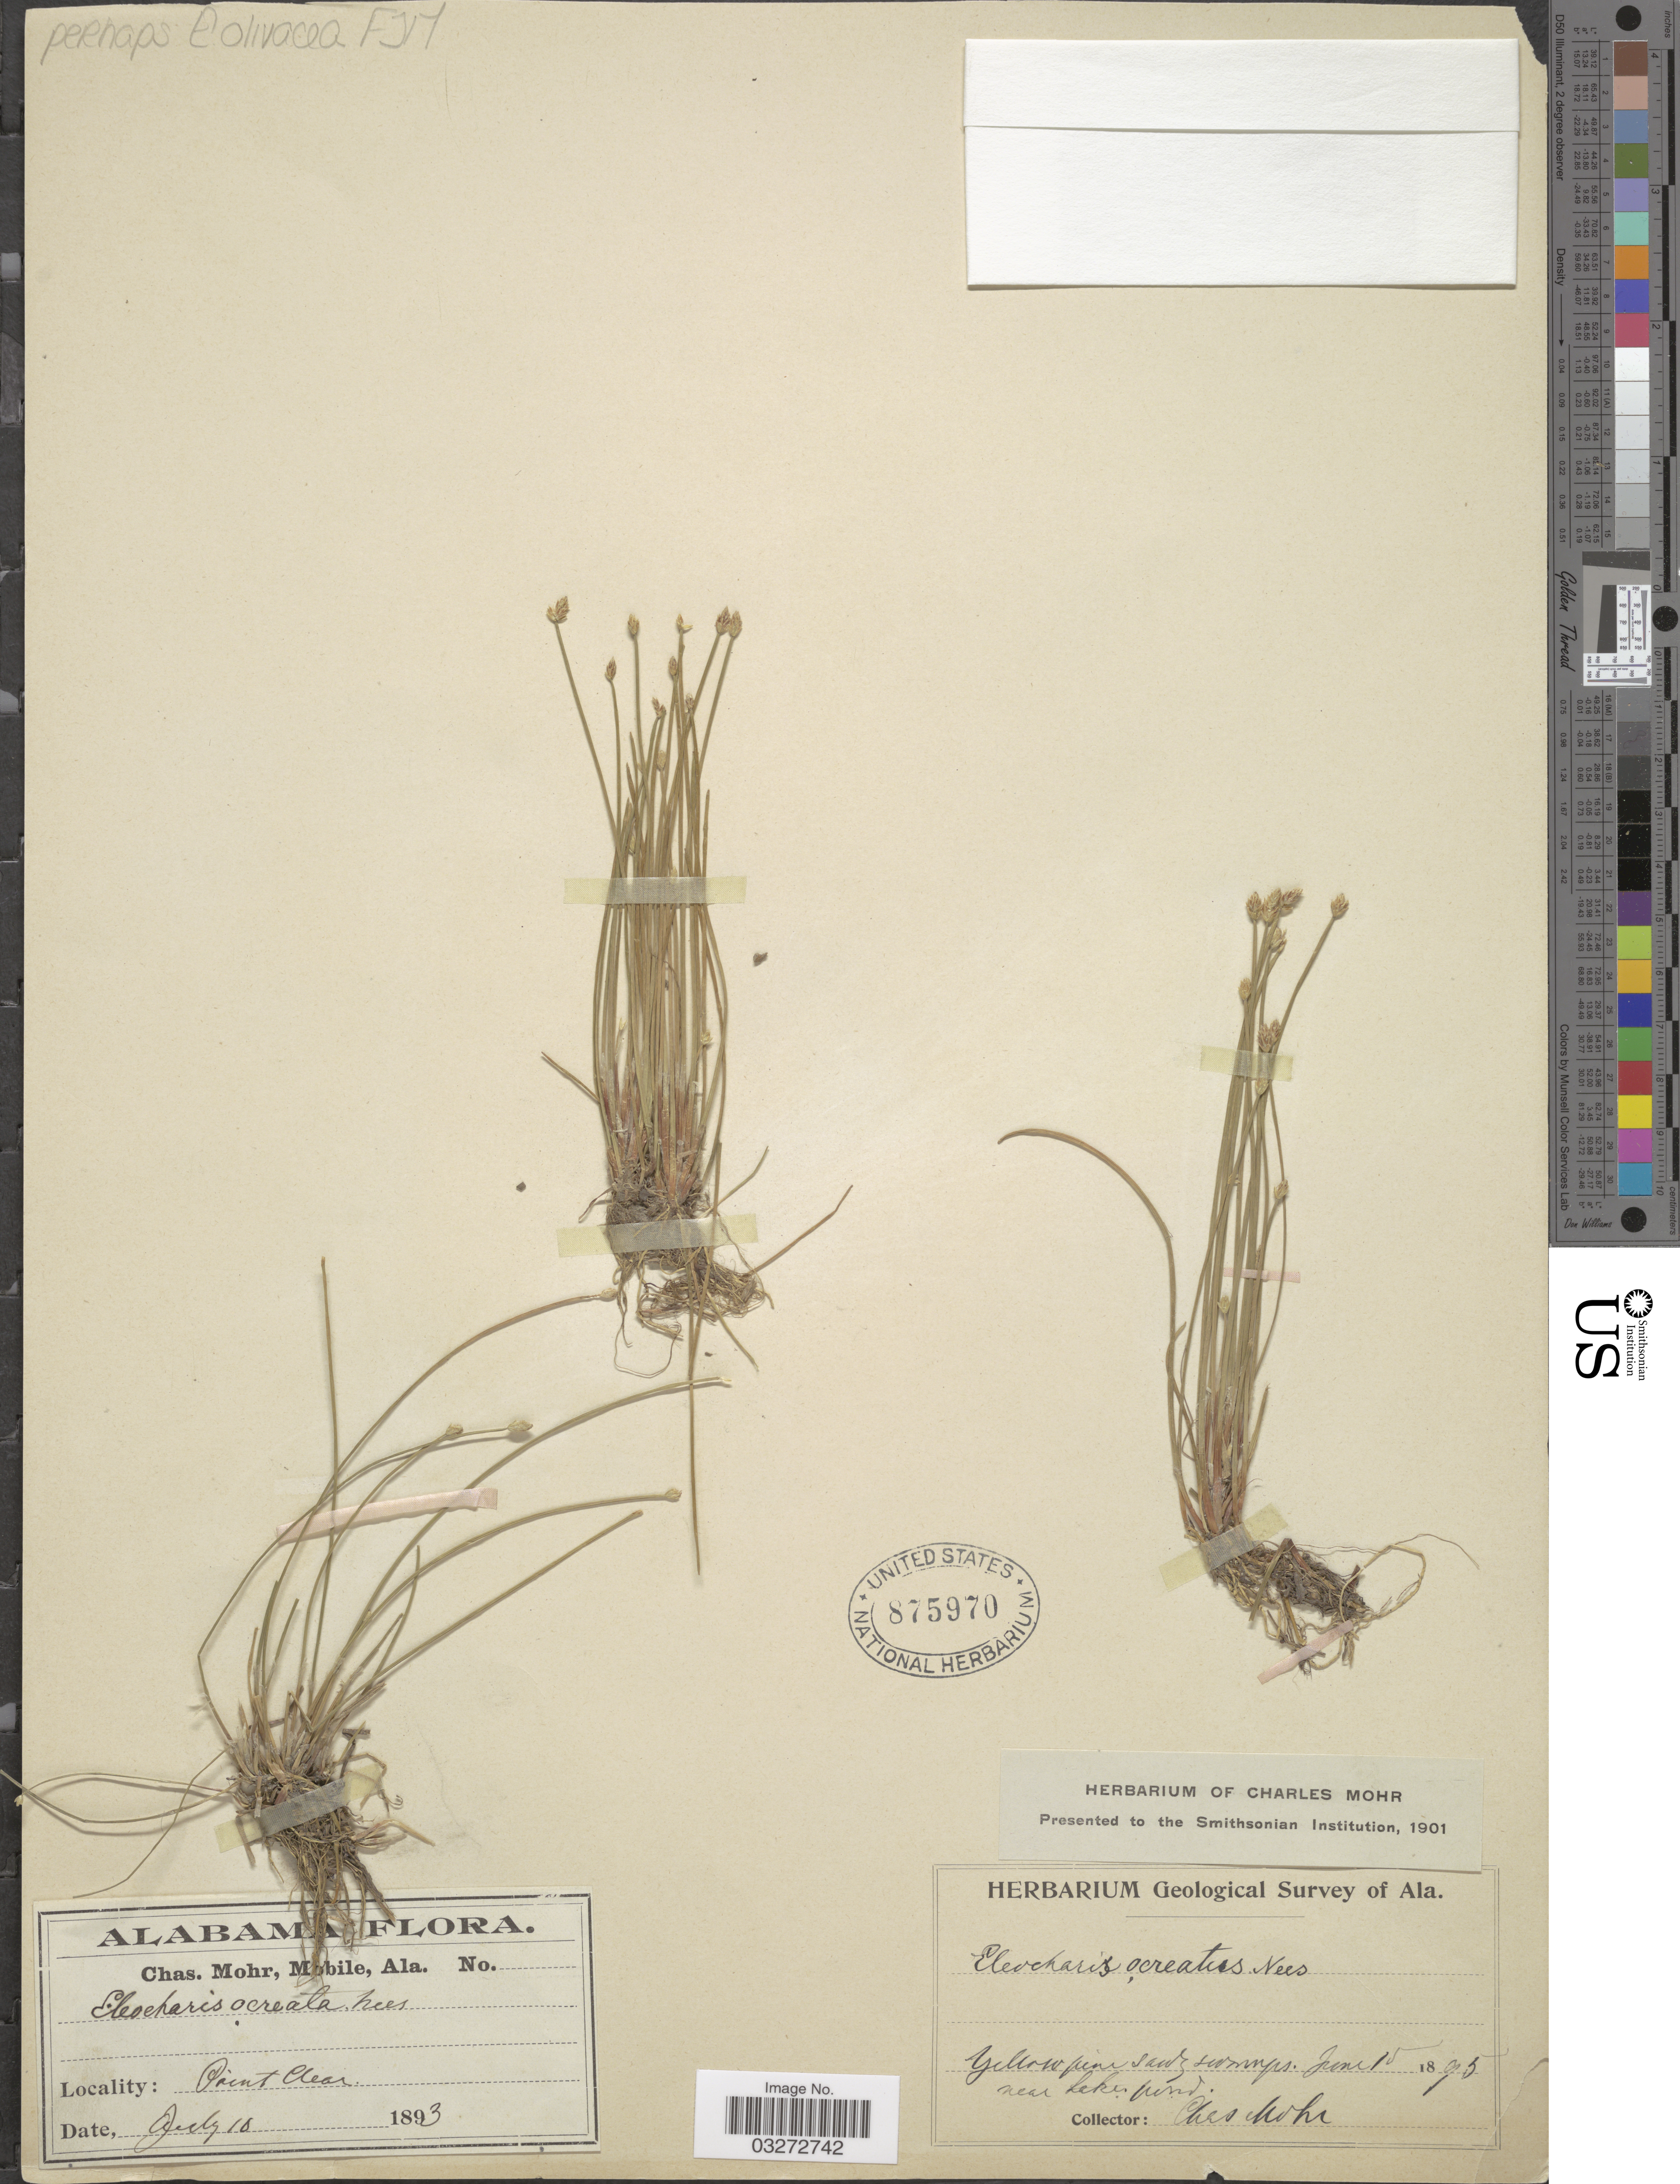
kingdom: Plantae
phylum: Tracheophyta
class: Liliopsida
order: Poales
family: Cyperaceae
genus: Eleocharis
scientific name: Eleocharis flavescens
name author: (Poir.) Urb.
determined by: Strong, Mark T., (BOT), Smithsonian Institution - National Museum of Natural History (UNITED STATES)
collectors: Mohr, C. T. (herbarium)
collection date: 1895-06-15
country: United States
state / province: Alabama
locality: Near Lake pond.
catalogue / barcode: US 875970-2